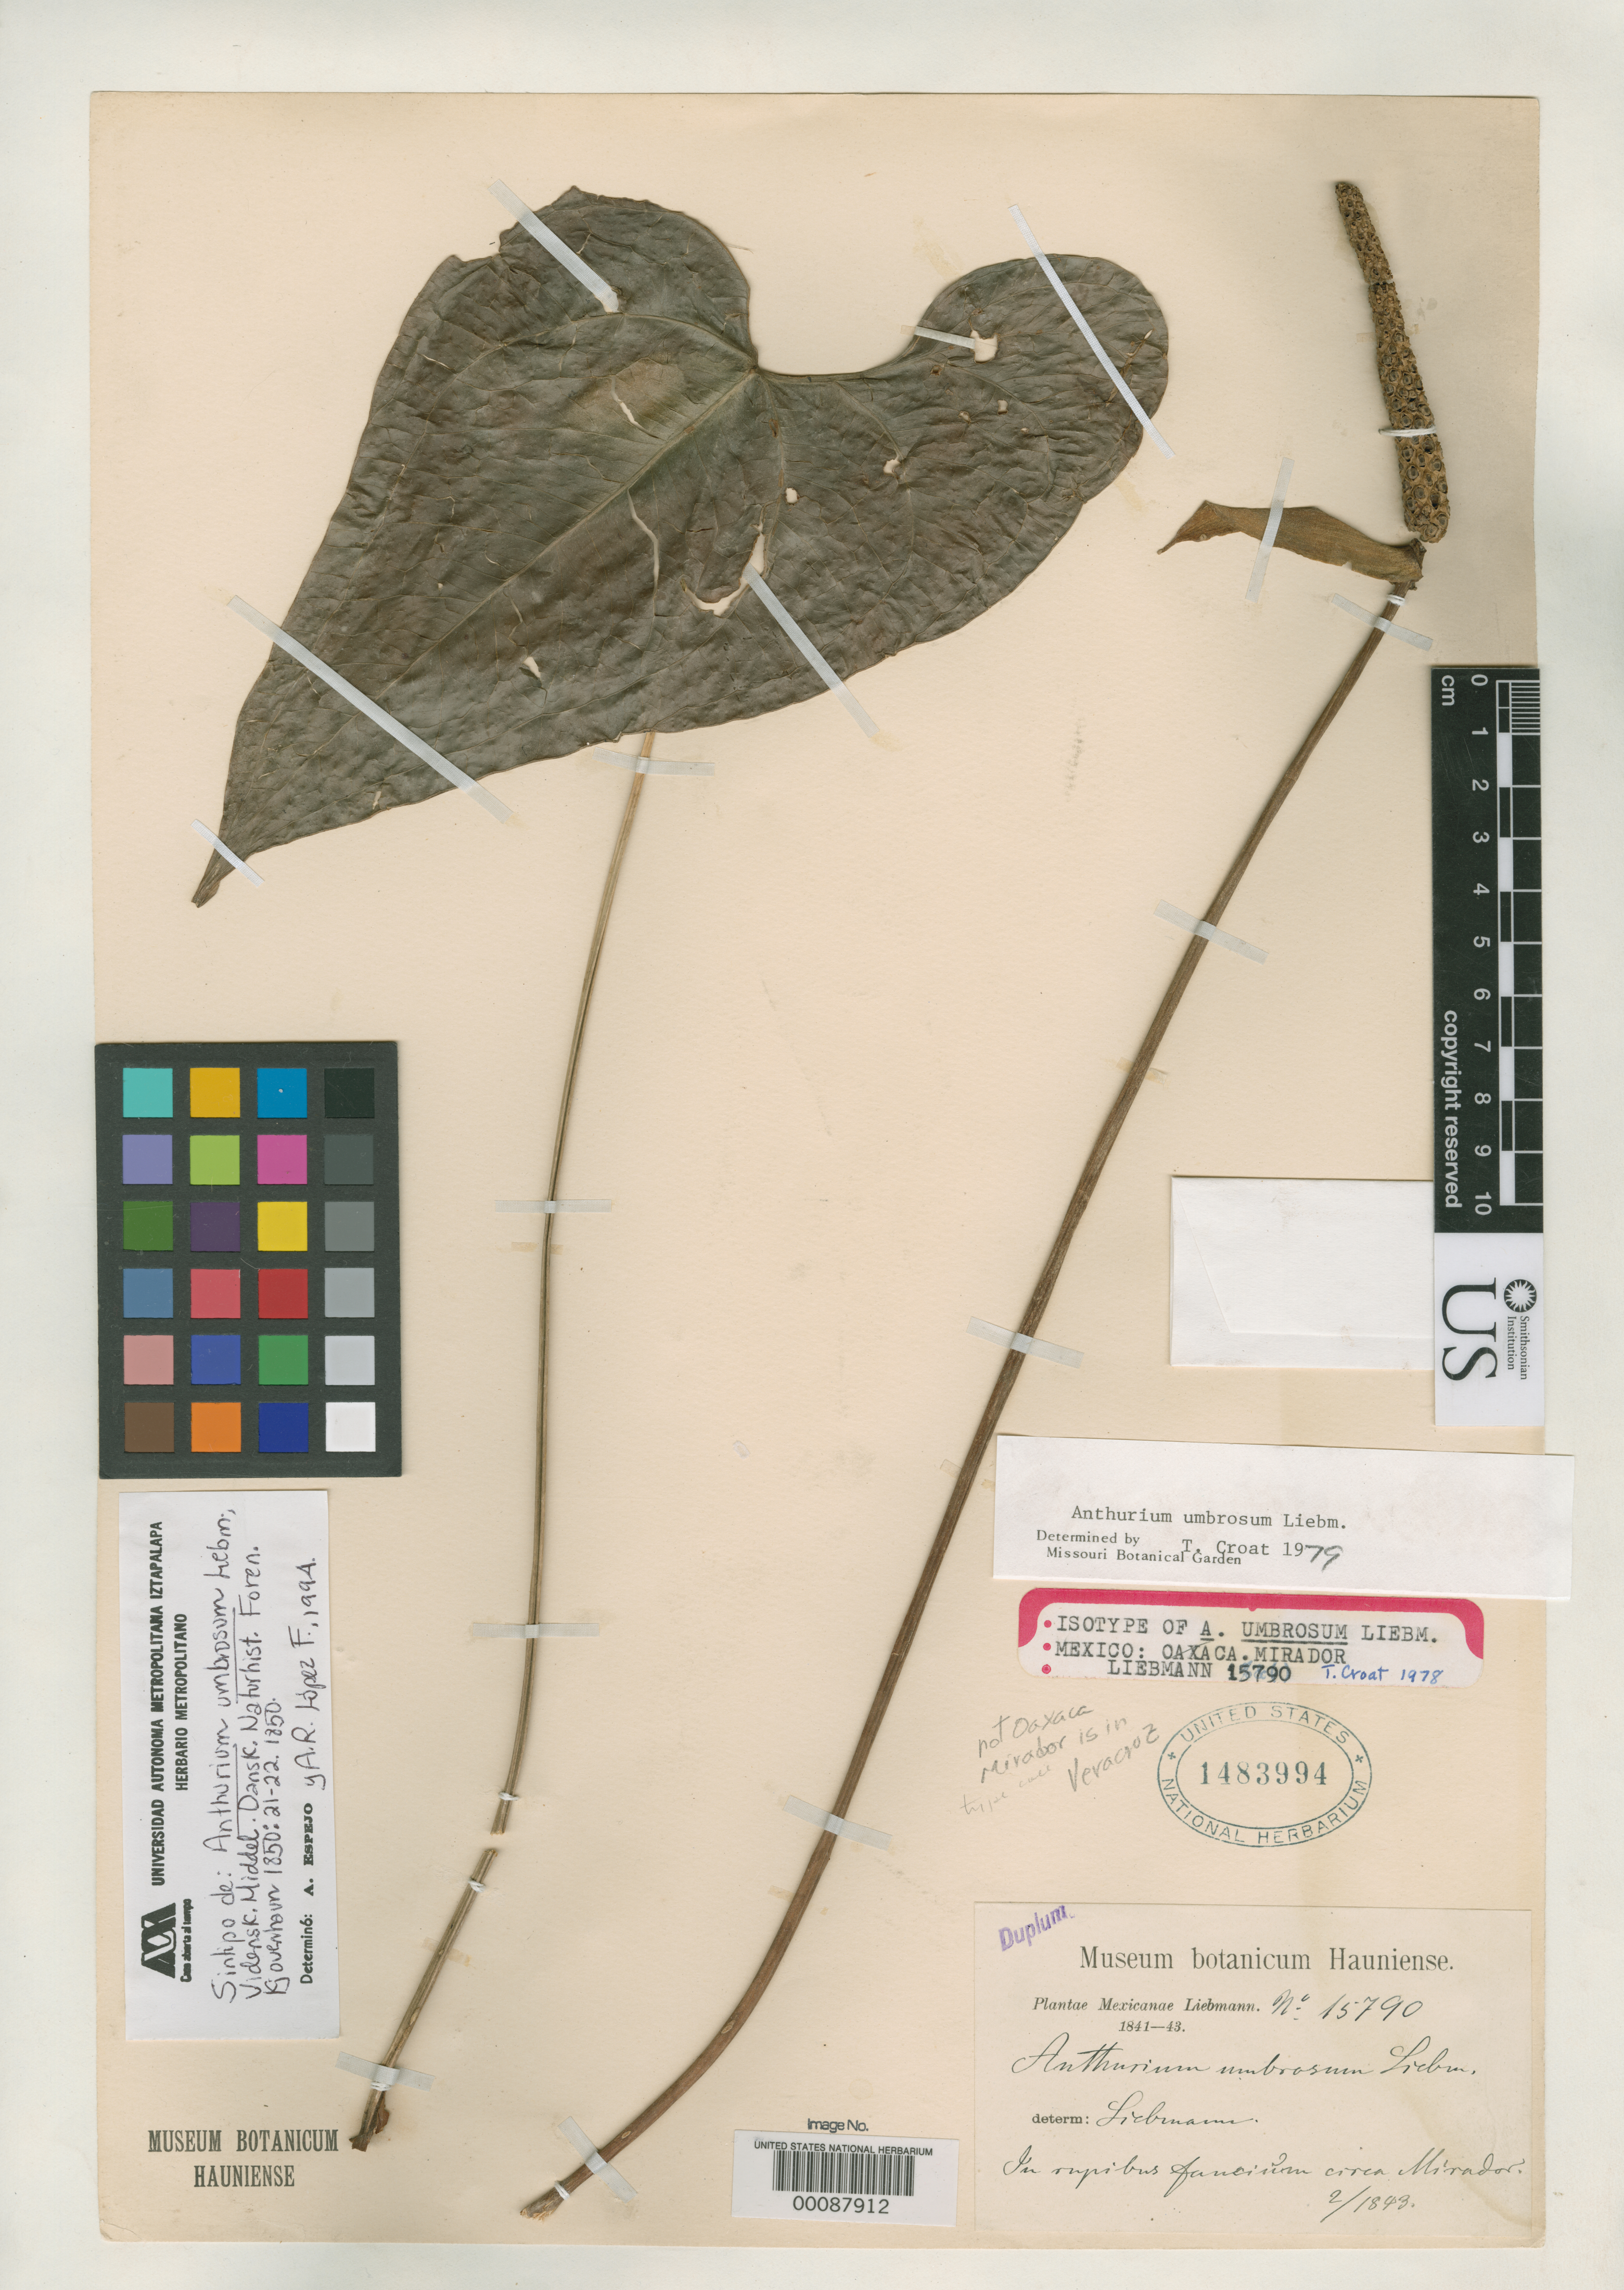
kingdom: Plantae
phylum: Tracheophyta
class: Liliopsida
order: Alismatales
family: Araceae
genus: Anthurium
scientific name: Anthurium umbrosum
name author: Liebm.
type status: Isotype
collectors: F. M. Liebmann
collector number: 15790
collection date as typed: Feb 1843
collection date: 1843-02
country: Mexico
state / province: Oaxaca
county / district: Chinantla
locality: Mirador Mountain.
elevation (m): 610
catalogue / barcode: US 1483994